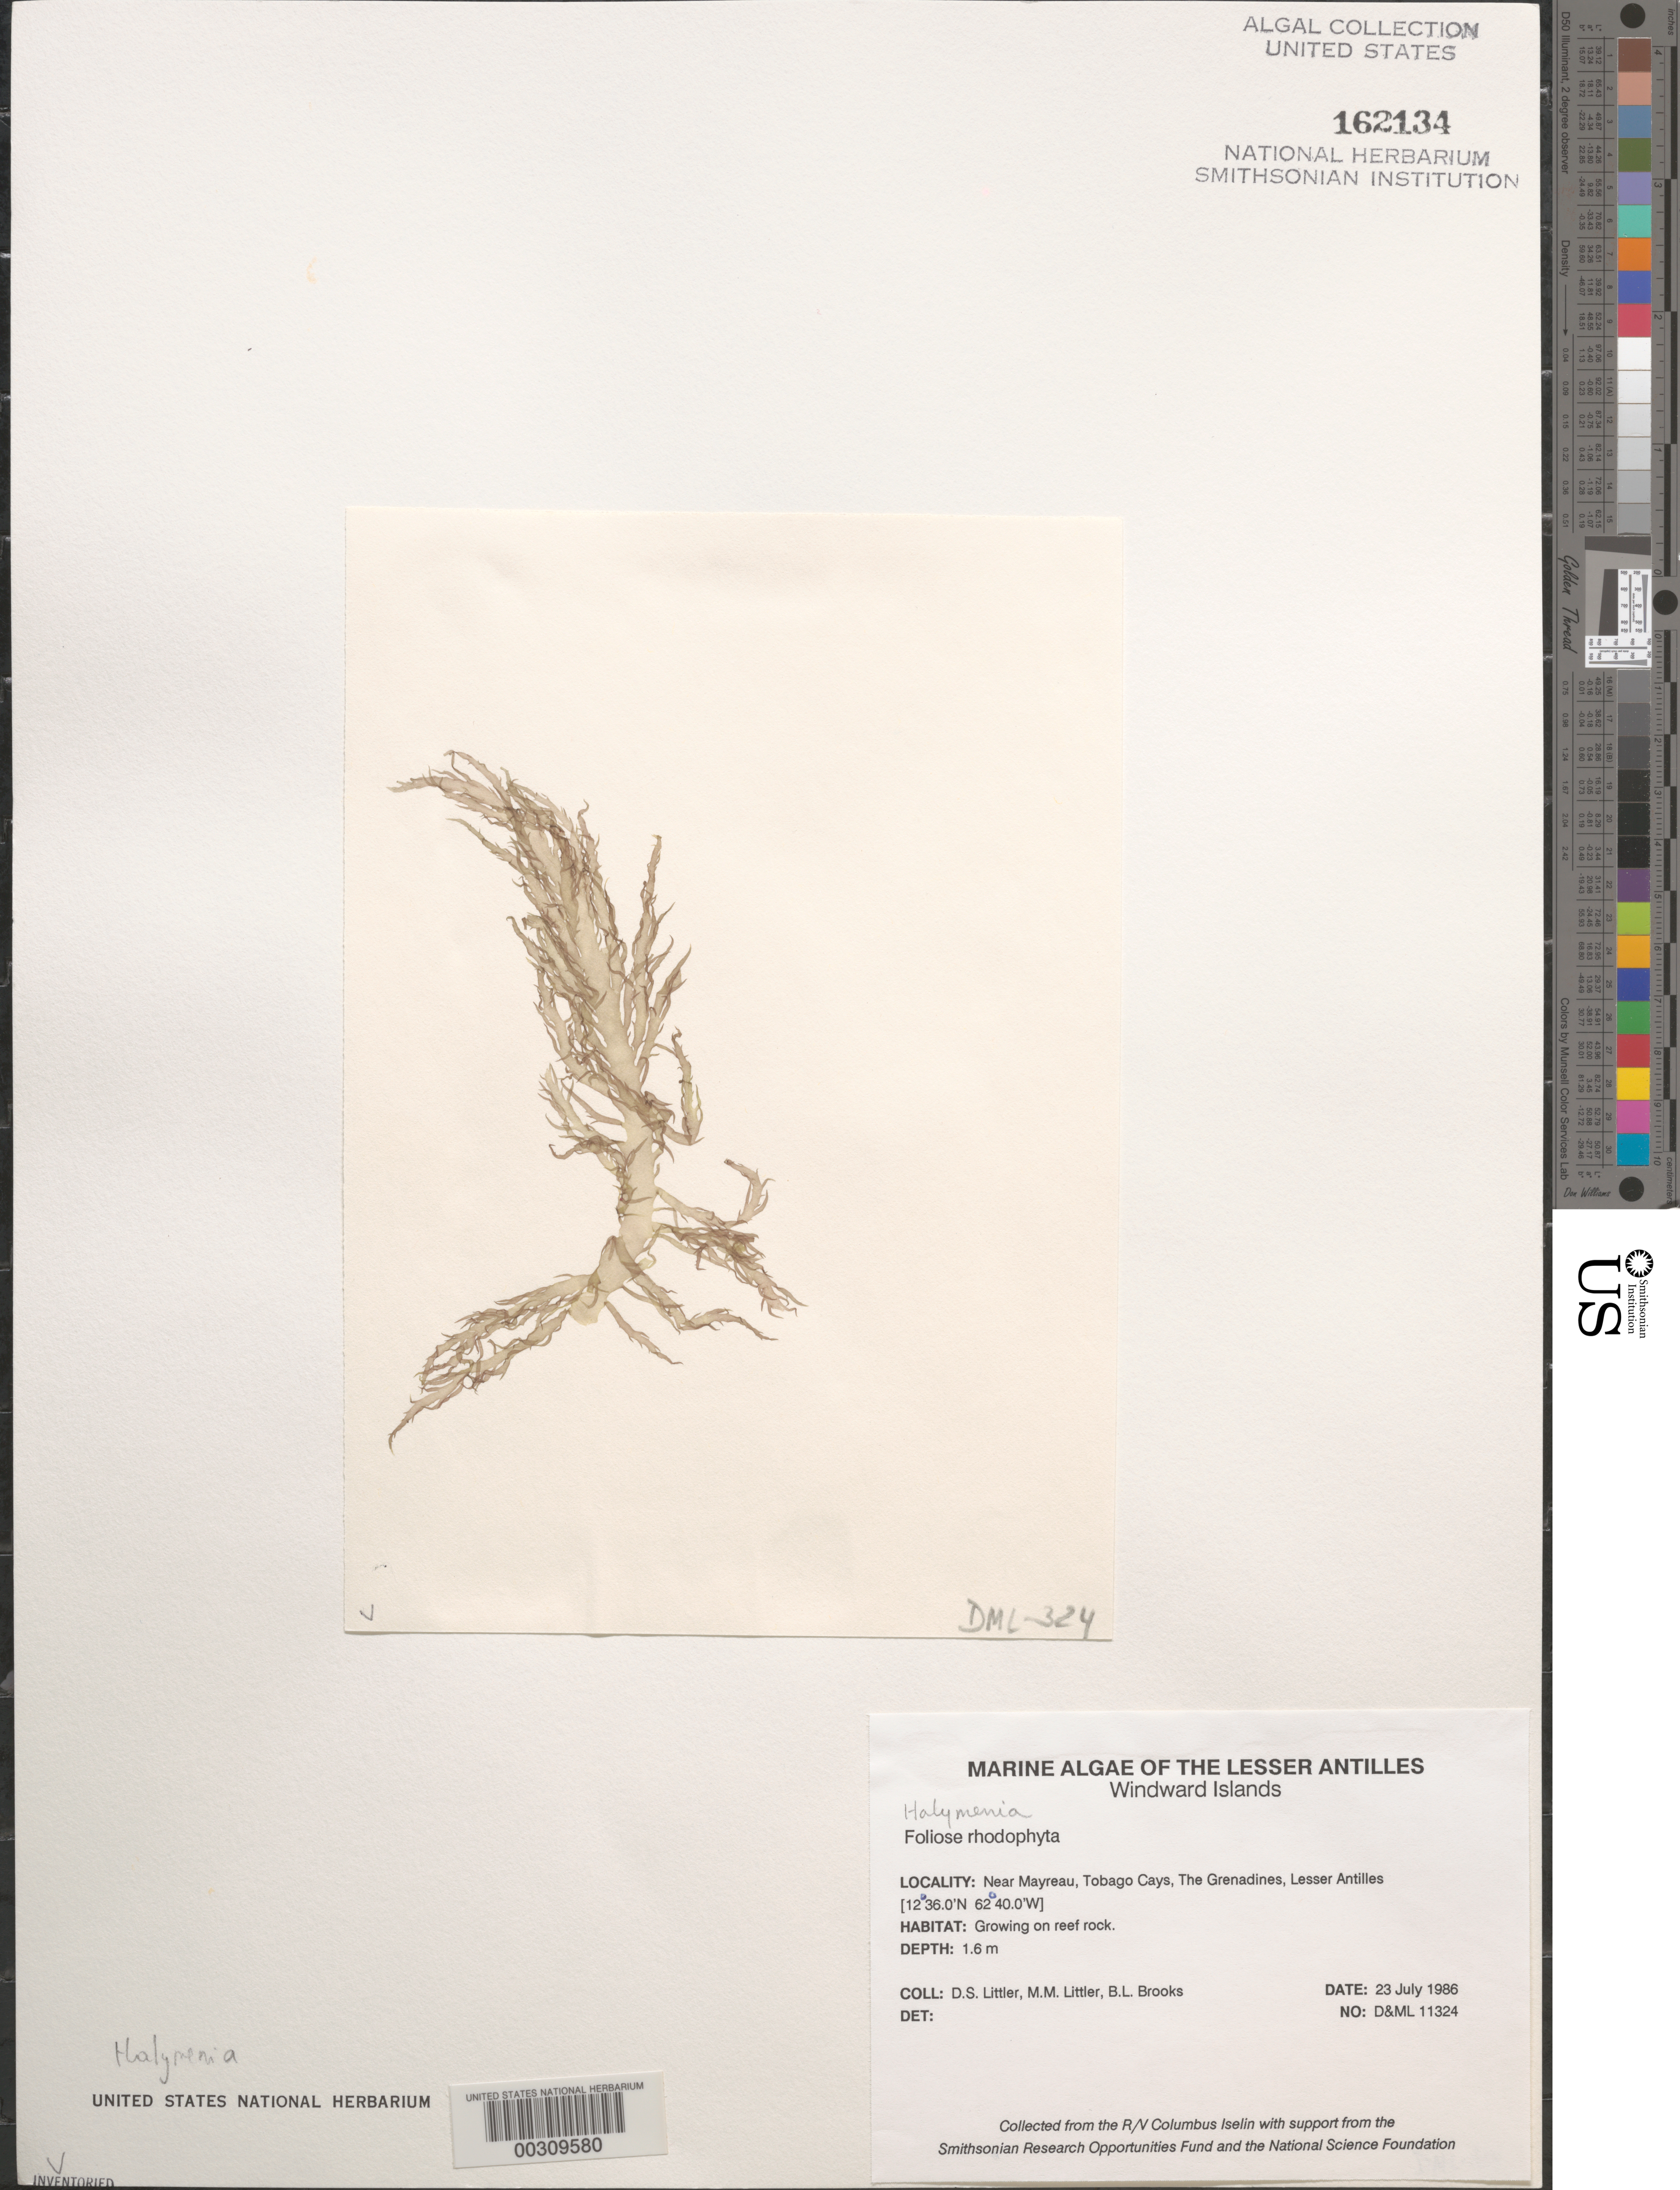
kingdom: Plantae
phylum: Rhodophyta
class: Florideophyceae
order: Halymeniales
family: Halymeniaceae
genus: Halymenia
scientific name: Halymenia sp.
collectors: D. S. Littler, M. M. Littler & B. Brooks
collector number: D&ML 11324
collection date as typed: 23 Jul 1986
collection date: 1986-07-23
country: St. Vincent - Grenadines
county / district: Grenadines Parish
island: Mayreau [Mayereau]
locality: Near Mayreau (Mayereau)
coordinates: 12 36' 00" N, 62 40' 00" W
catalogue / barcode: US 162134